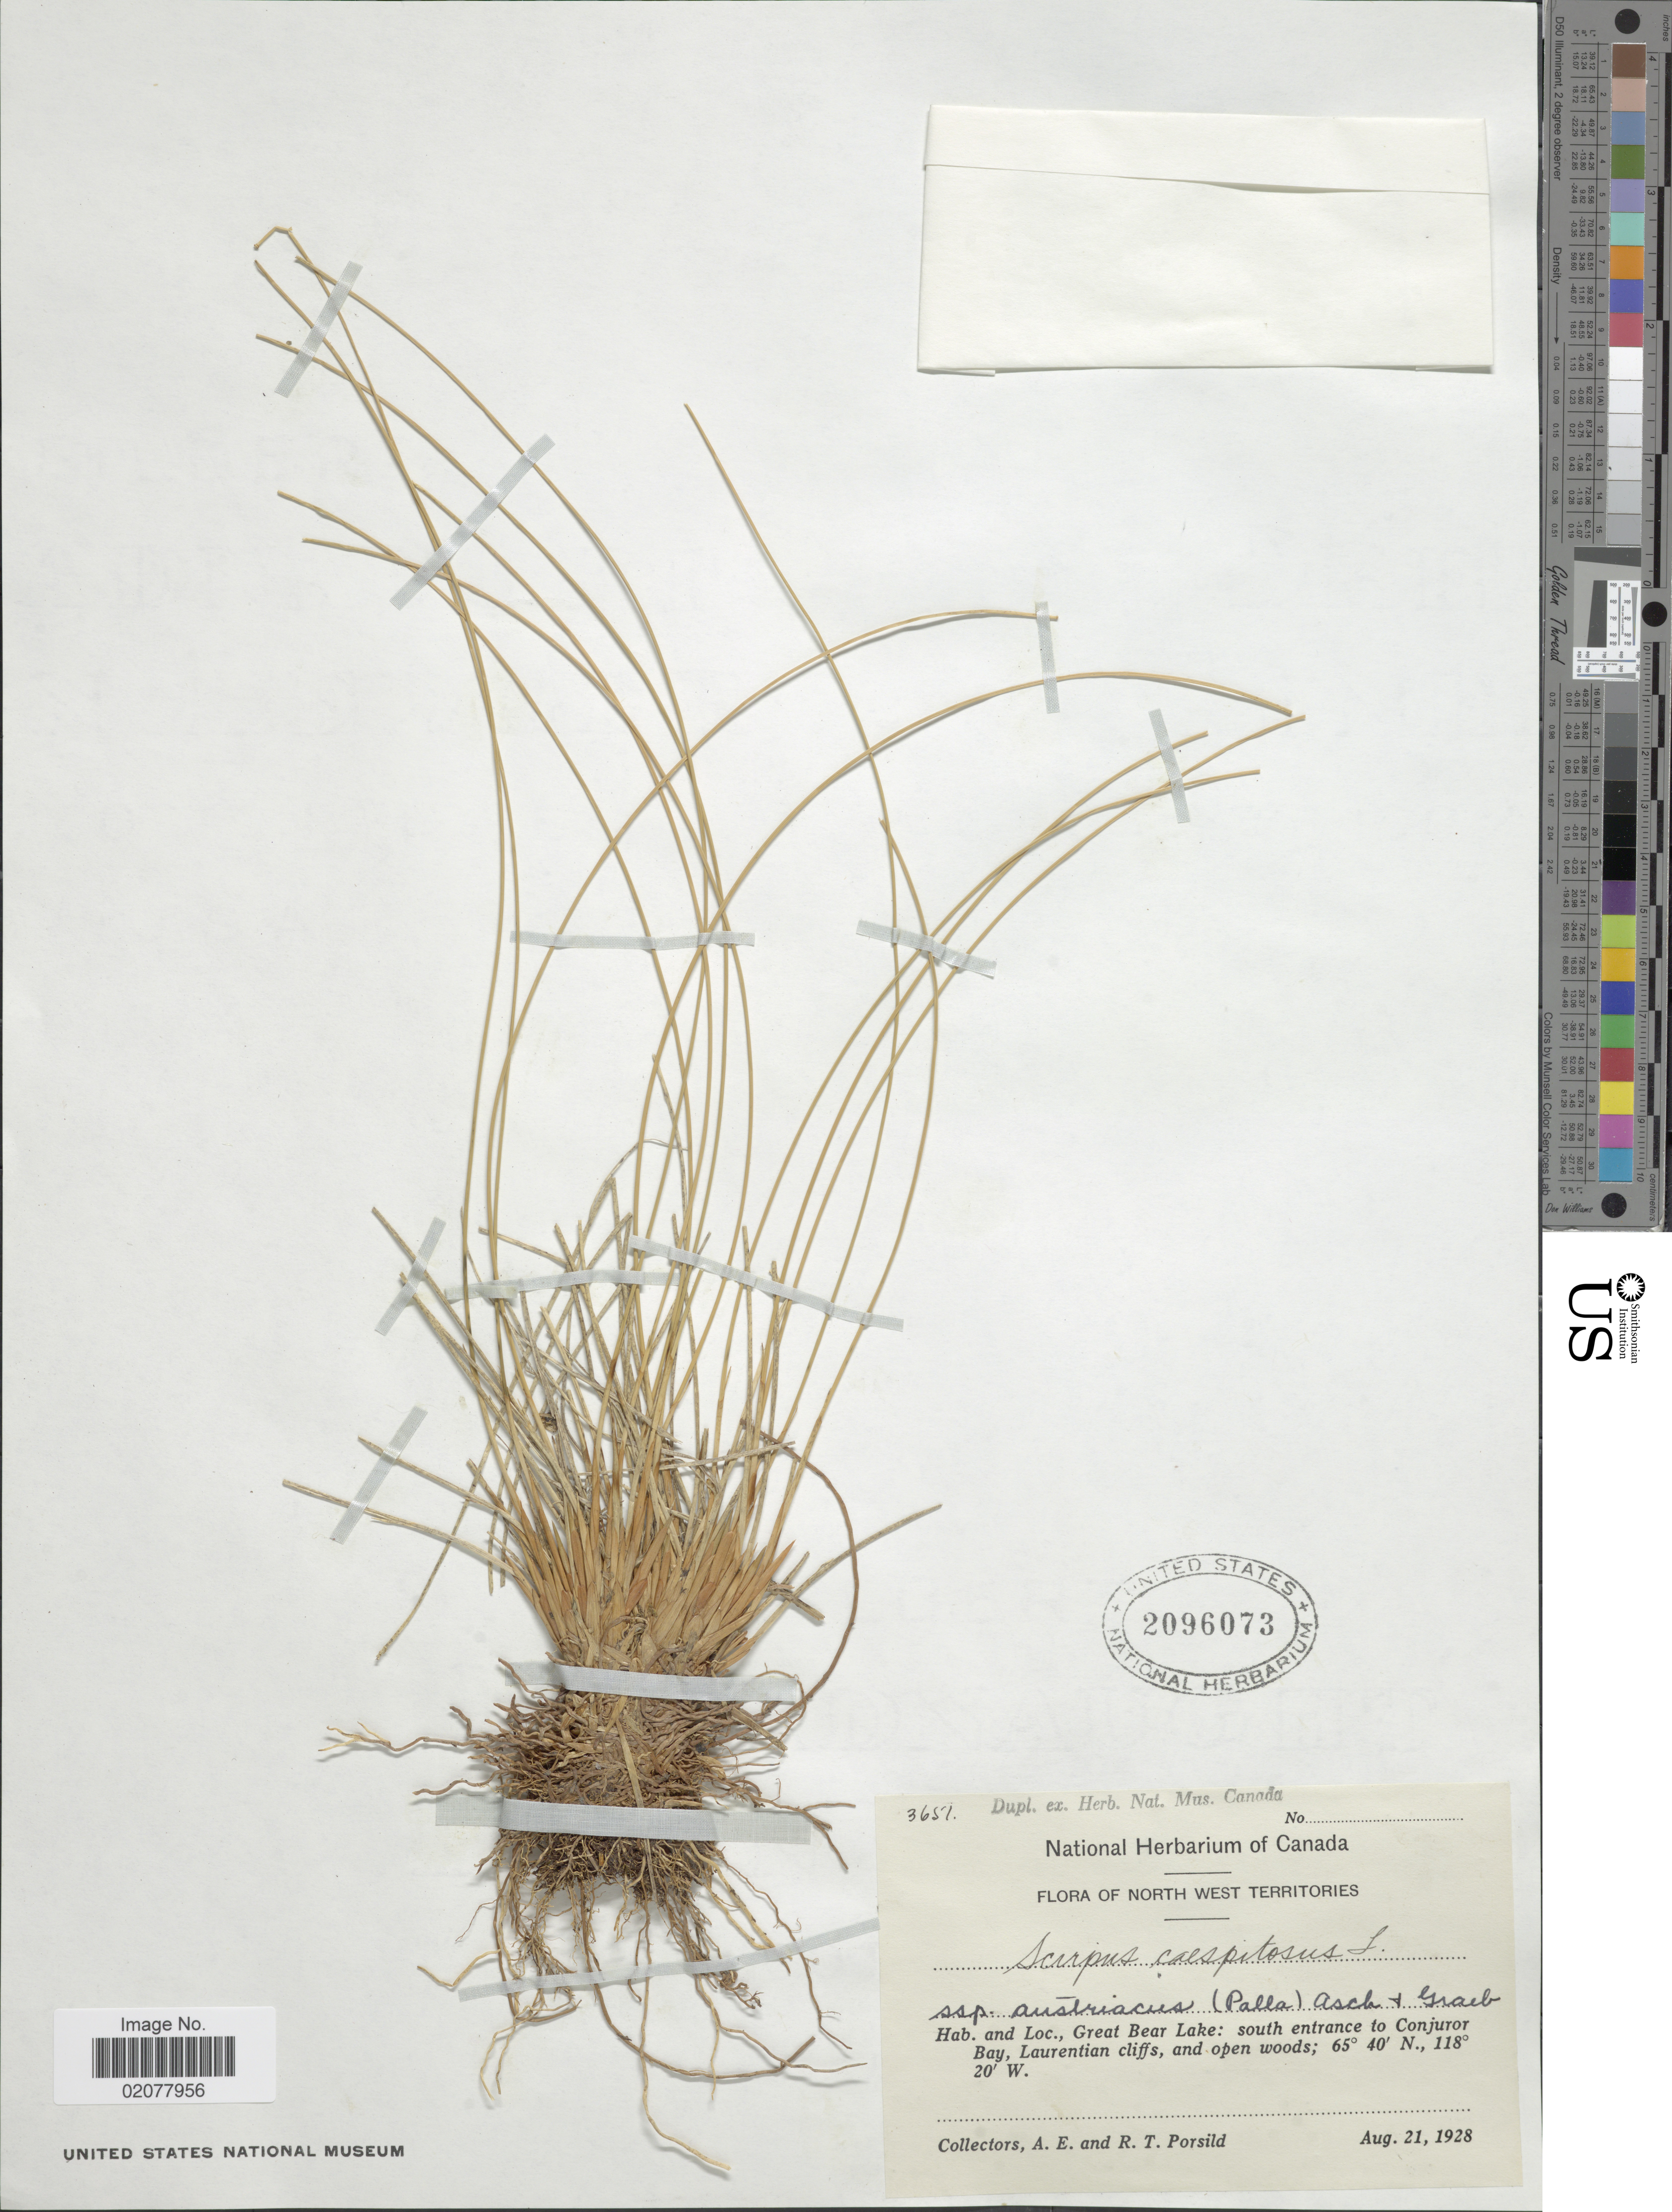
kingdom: Plantae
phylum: Tracheophyta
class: Liliopsida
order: Poales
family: Cyperaceae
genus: Trichophorum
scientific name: Trichophorum cespitosum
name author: (L.) Hartm.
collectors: A. E. Porsild & R. T. Porsild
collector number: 3651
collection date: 1928-08-21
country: Canada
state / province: Northwest Territories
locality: Great Bear Lake: south entrance to Conjuror Bay, Laurentian cliffs, and open woods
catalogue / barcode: US 2096073